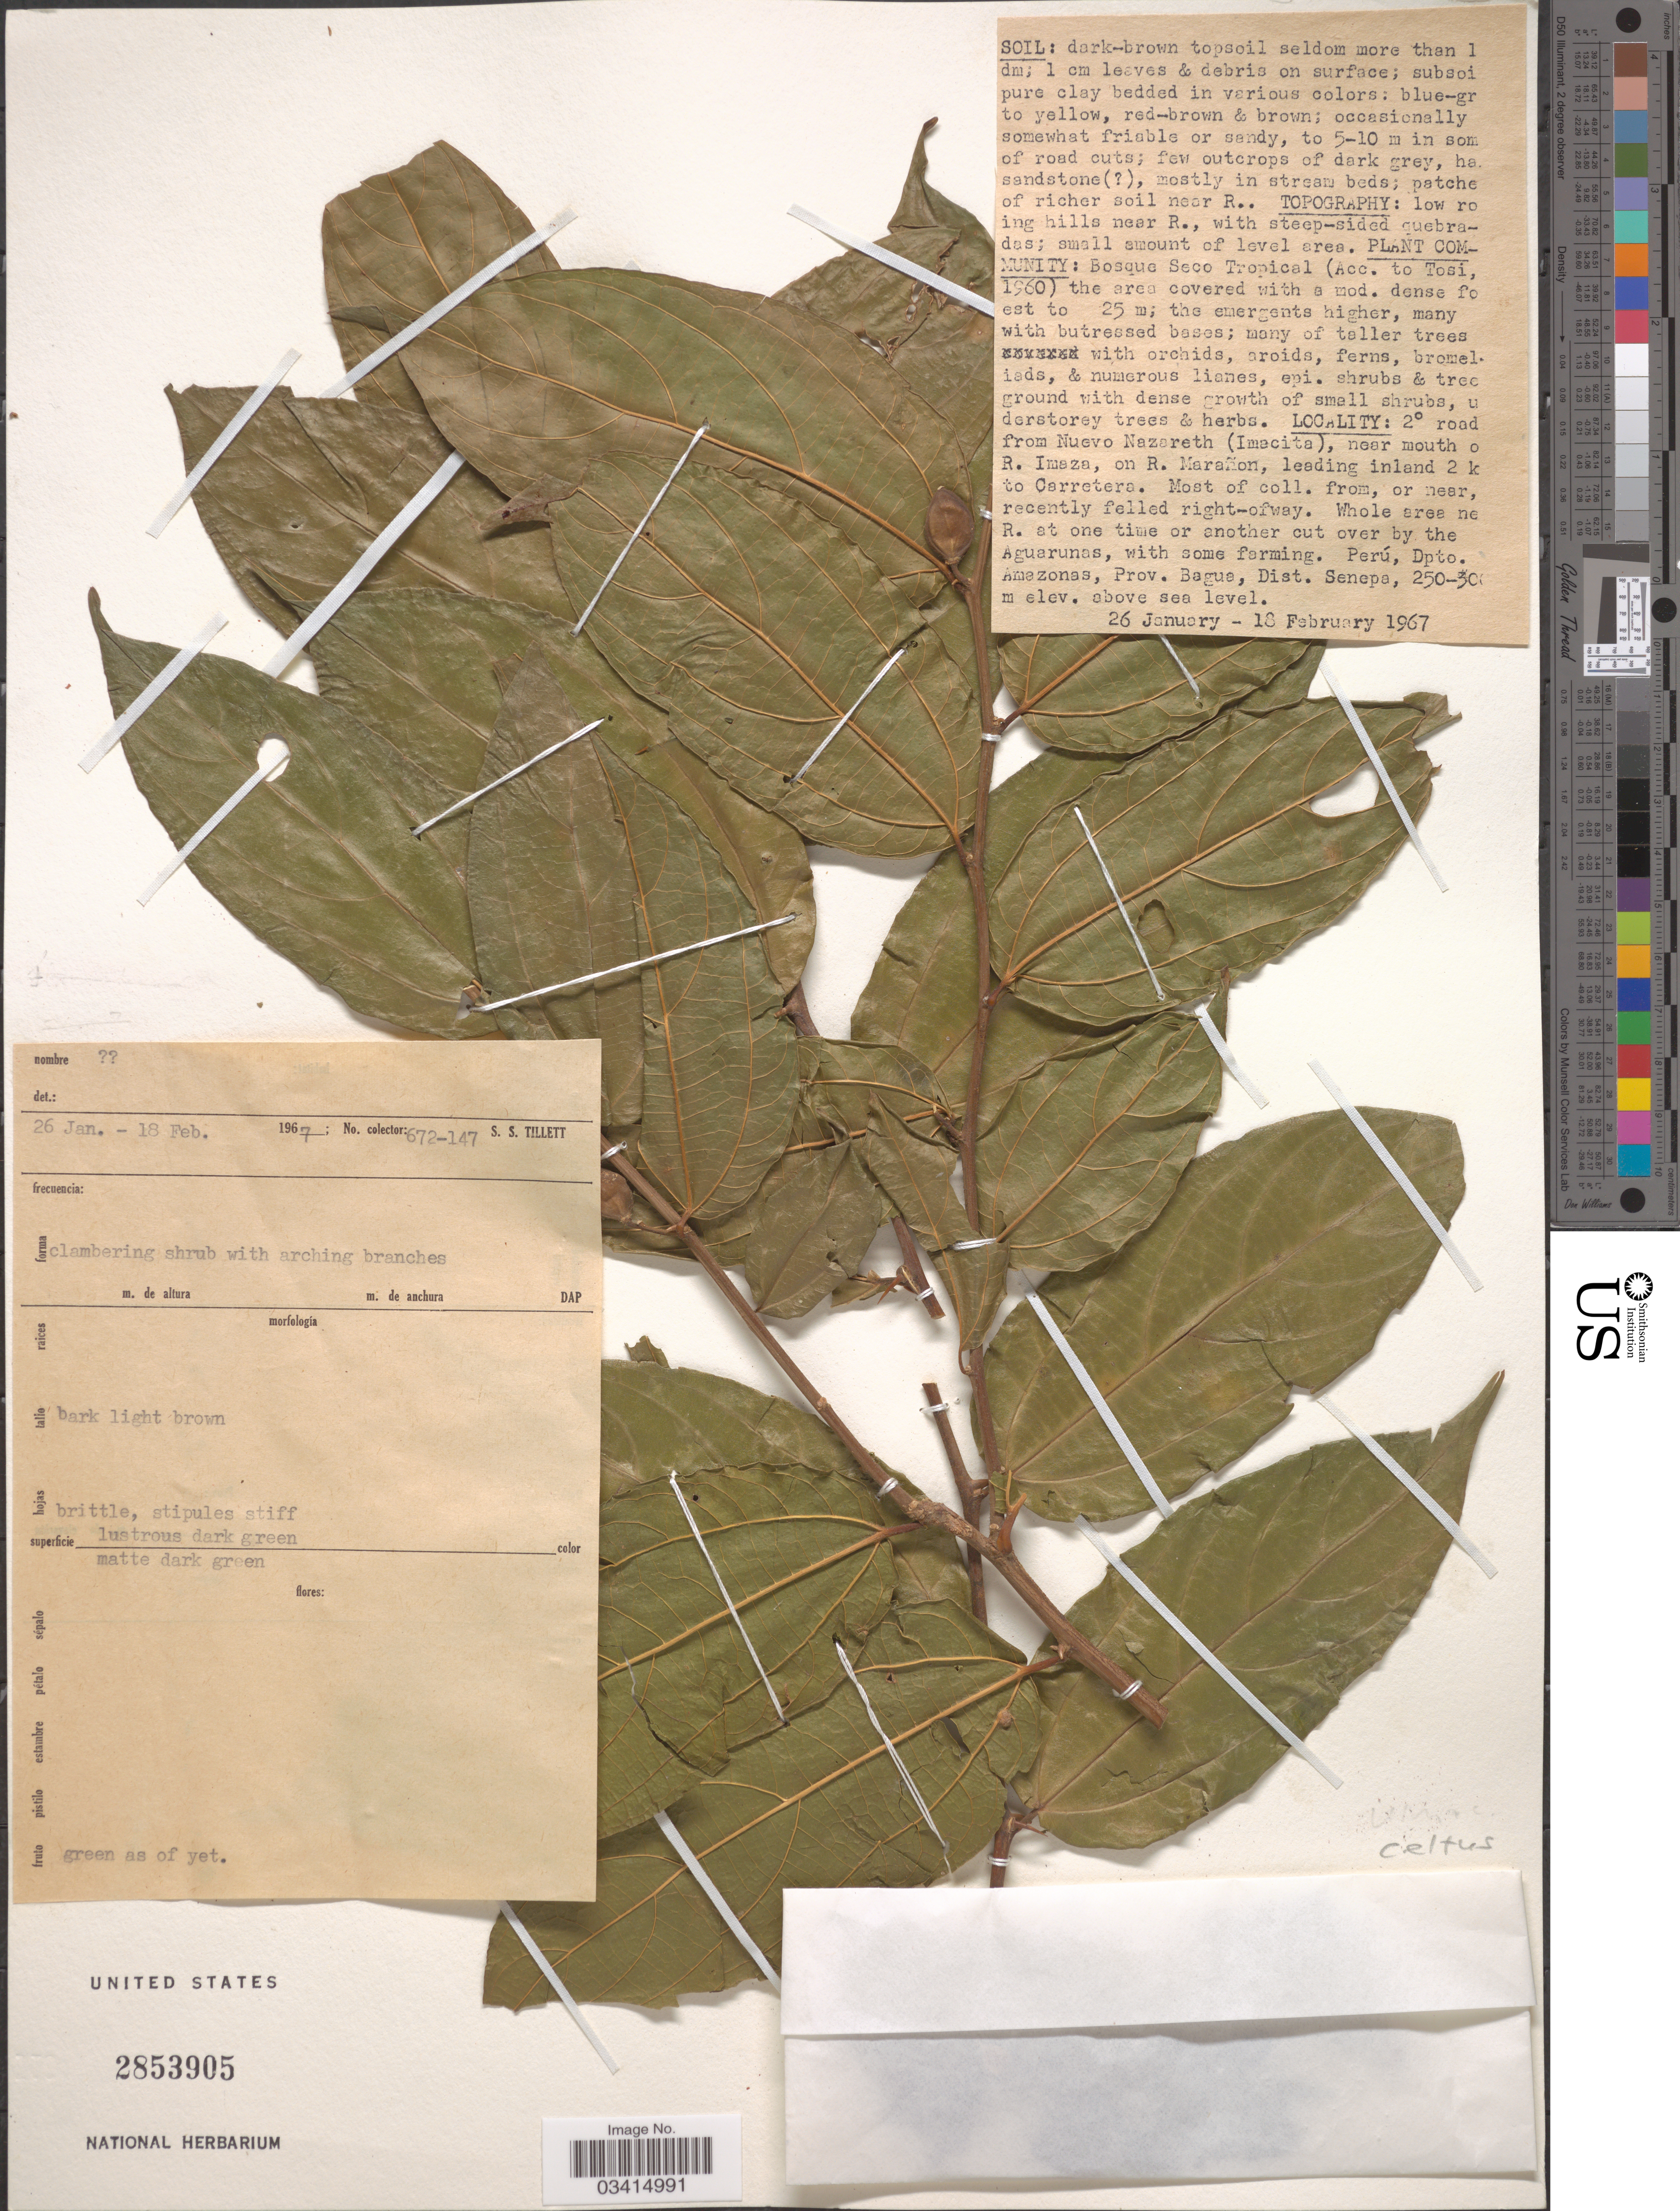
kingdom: Plantae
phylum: Tracheophyta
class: Magnoliopsida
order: Rosales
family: Cannabaceae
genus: Celtis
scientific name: Celtis sp.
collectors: S. S. Tillett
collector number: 672-147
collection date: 1967-01-26/1967-02-18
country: Peru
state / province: Amazonas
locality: Dpto. Amazonas, Prov Bagua, Dist. Senepa.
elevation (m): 250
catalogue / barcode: US 2853905